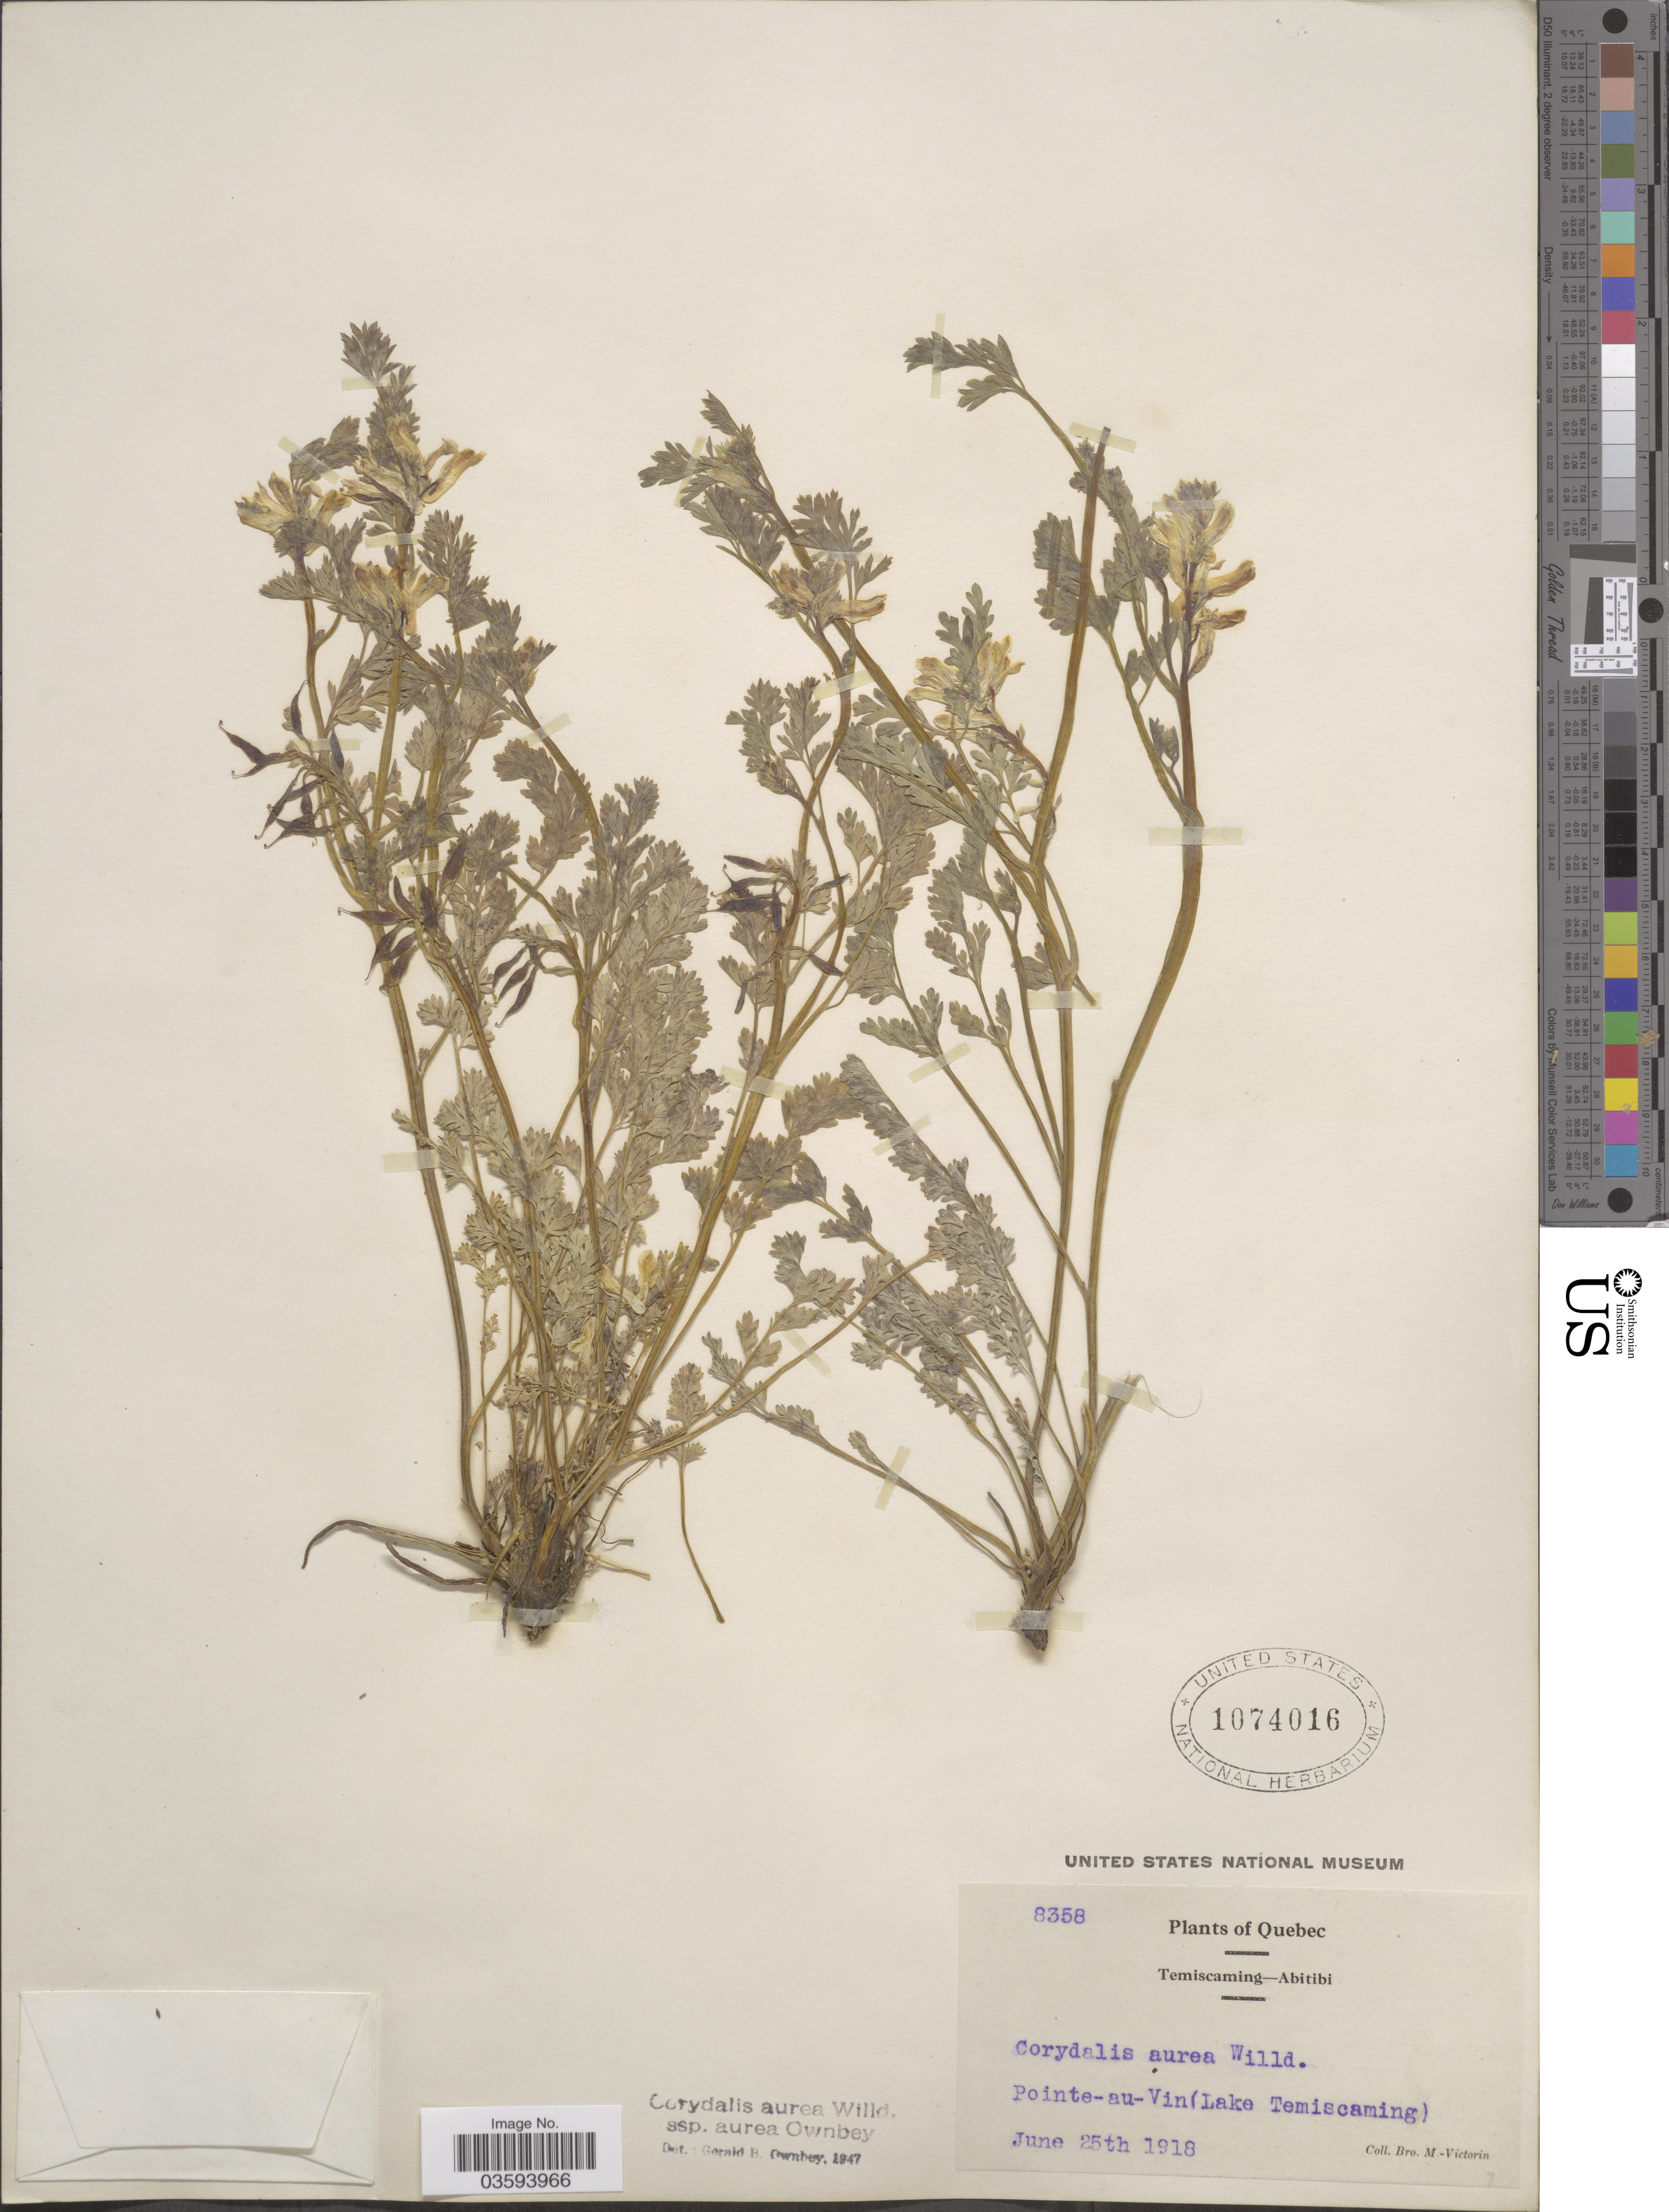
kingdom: Plantae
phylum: Tracheophyta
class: Magnoliopsida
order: Ranunculales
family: Papaveraceae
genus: Corydalis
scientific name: Corydalis aurea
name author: Willd.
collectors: Fr. Marie-Victorin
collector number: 8358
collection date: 1918-06-25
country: Canada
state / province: Quebec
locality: Temiscaming-Abitibi. Pointe-au-Vin (Lake Temiscaming).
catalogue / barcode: US 1074016